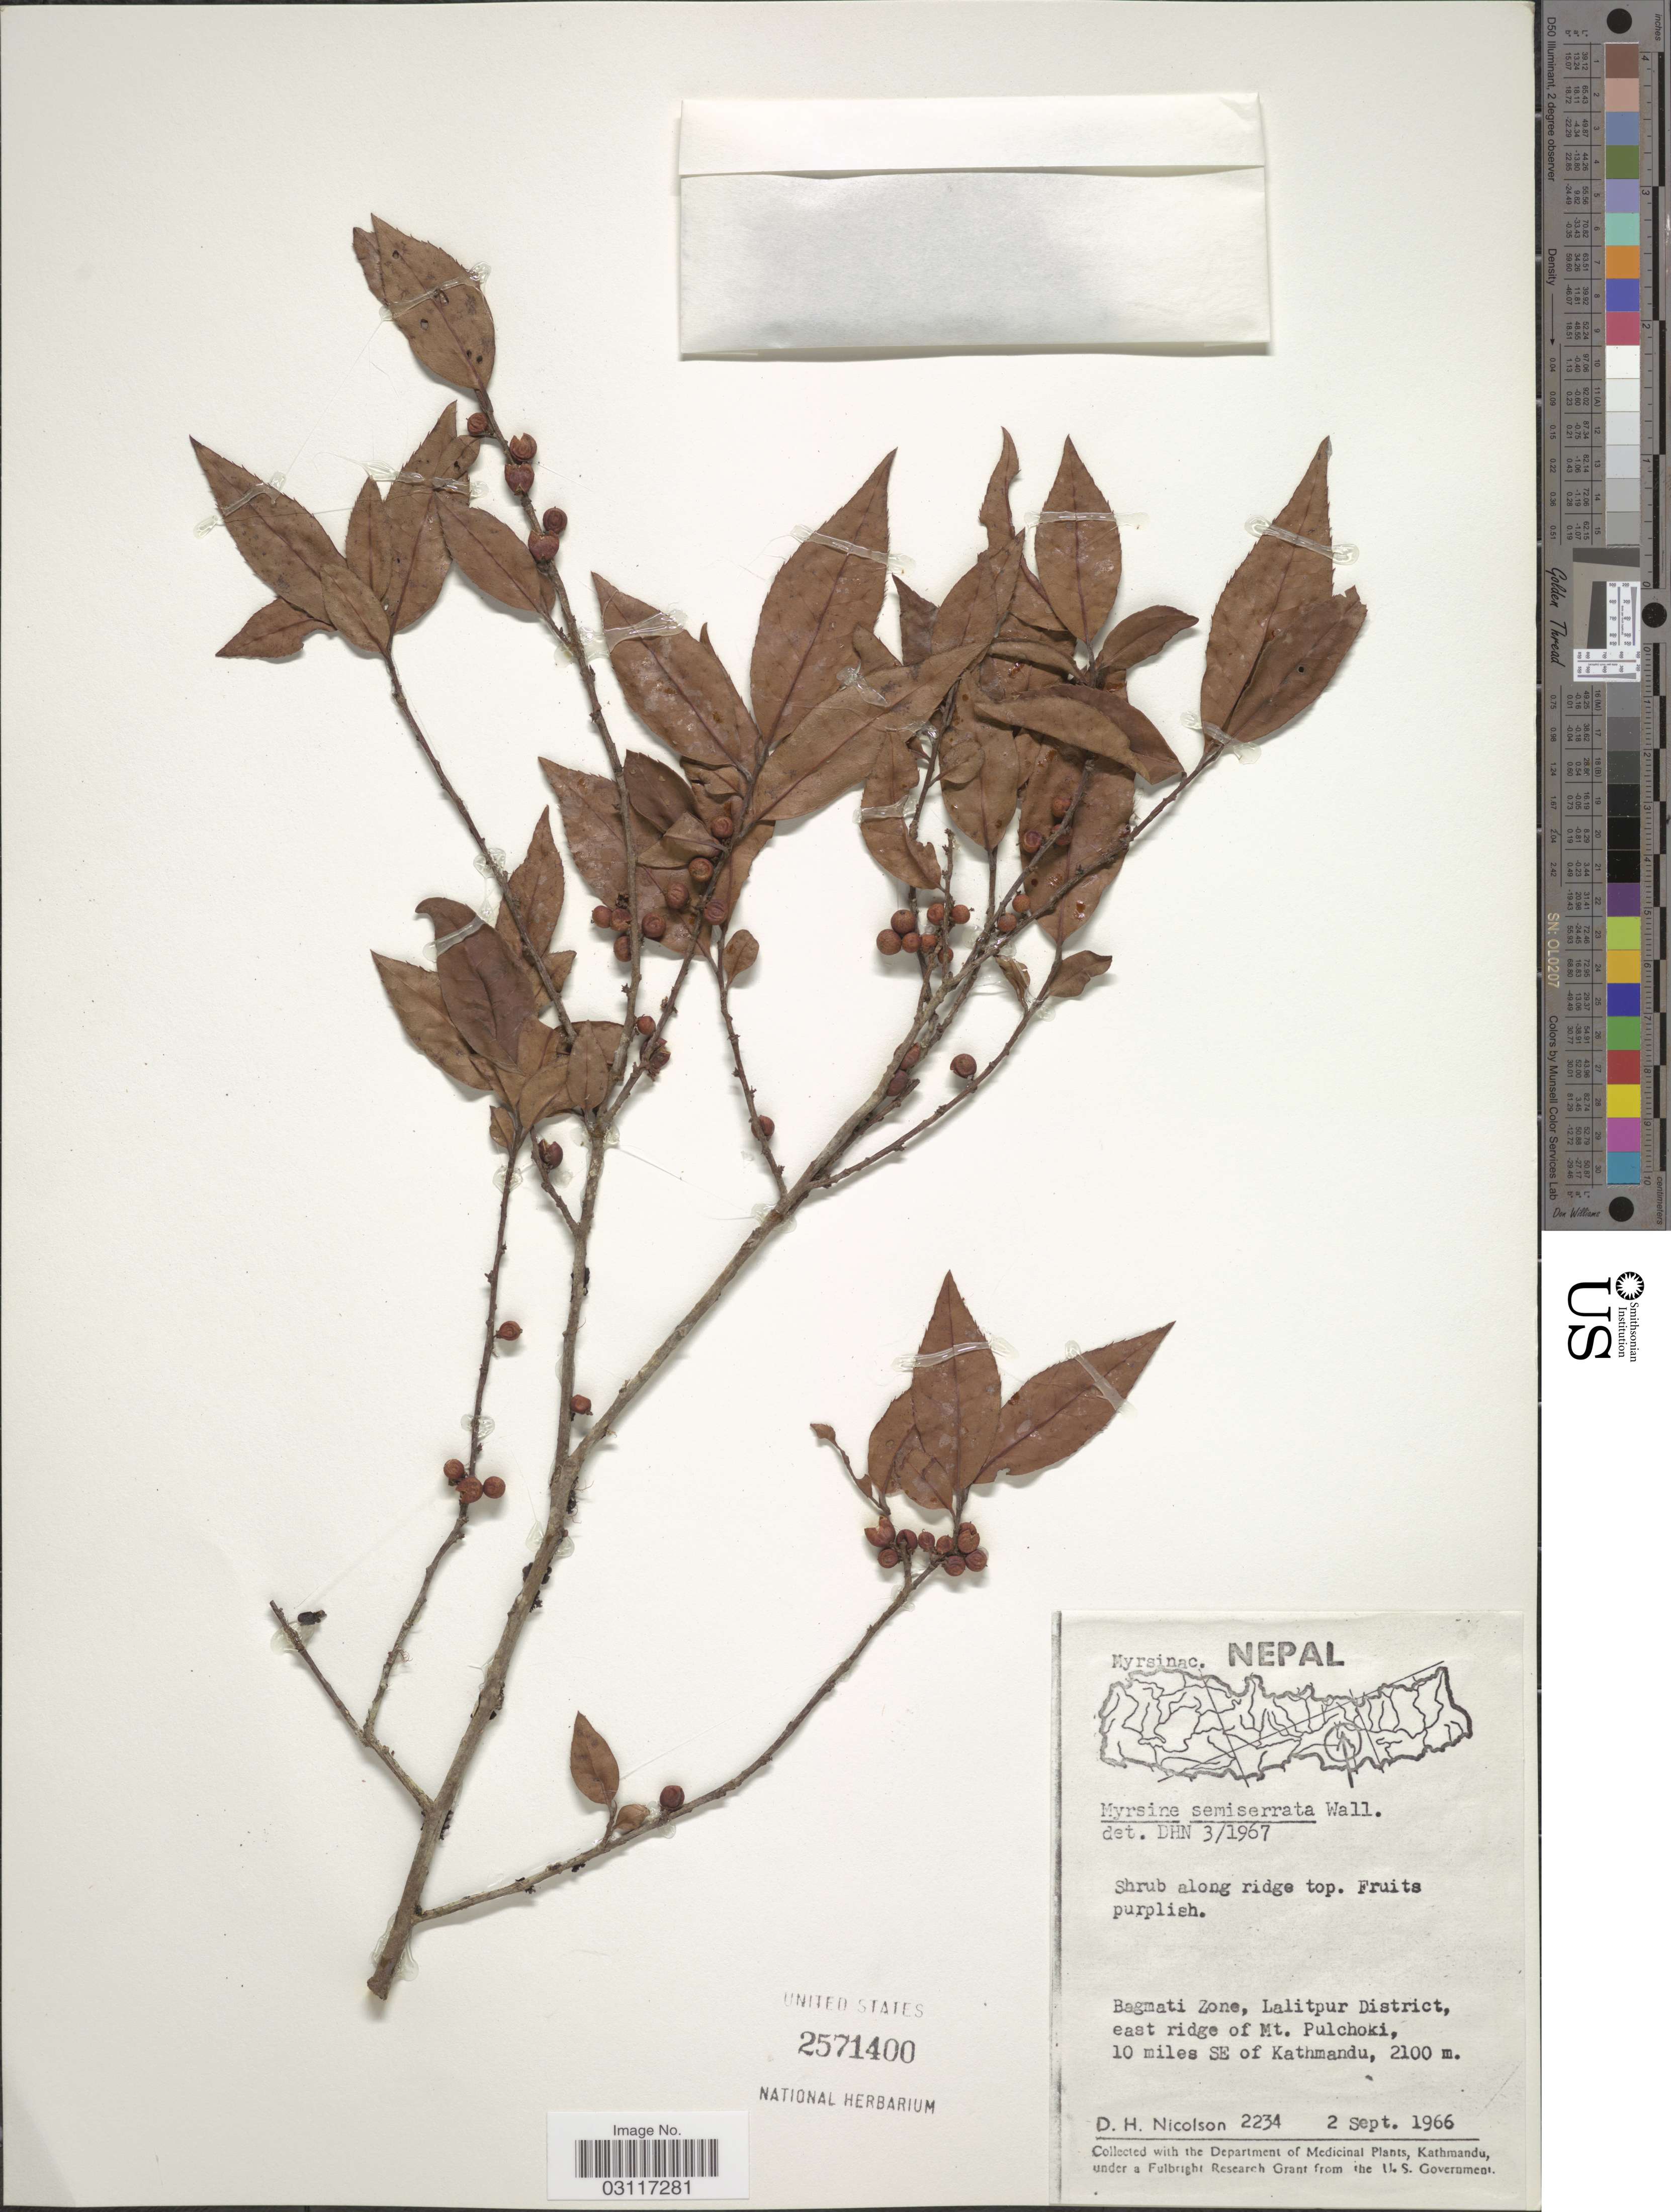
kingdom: Plantae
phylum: Tracheophyta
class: Magnoliopsida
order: Ericales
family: Primulaceae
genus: Myrsine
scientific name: Myrsine semiserrata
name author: Wall.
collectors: D. H. Nicolson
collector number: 2234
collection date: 1966-09-02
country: Nepal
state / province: Bagmati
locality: Bagmati Zone, Lalitpur District, east ridge of Mt. Pulchoki, 10 miles SE of Kathmandu.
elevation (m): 2100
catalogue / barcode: US 2571400